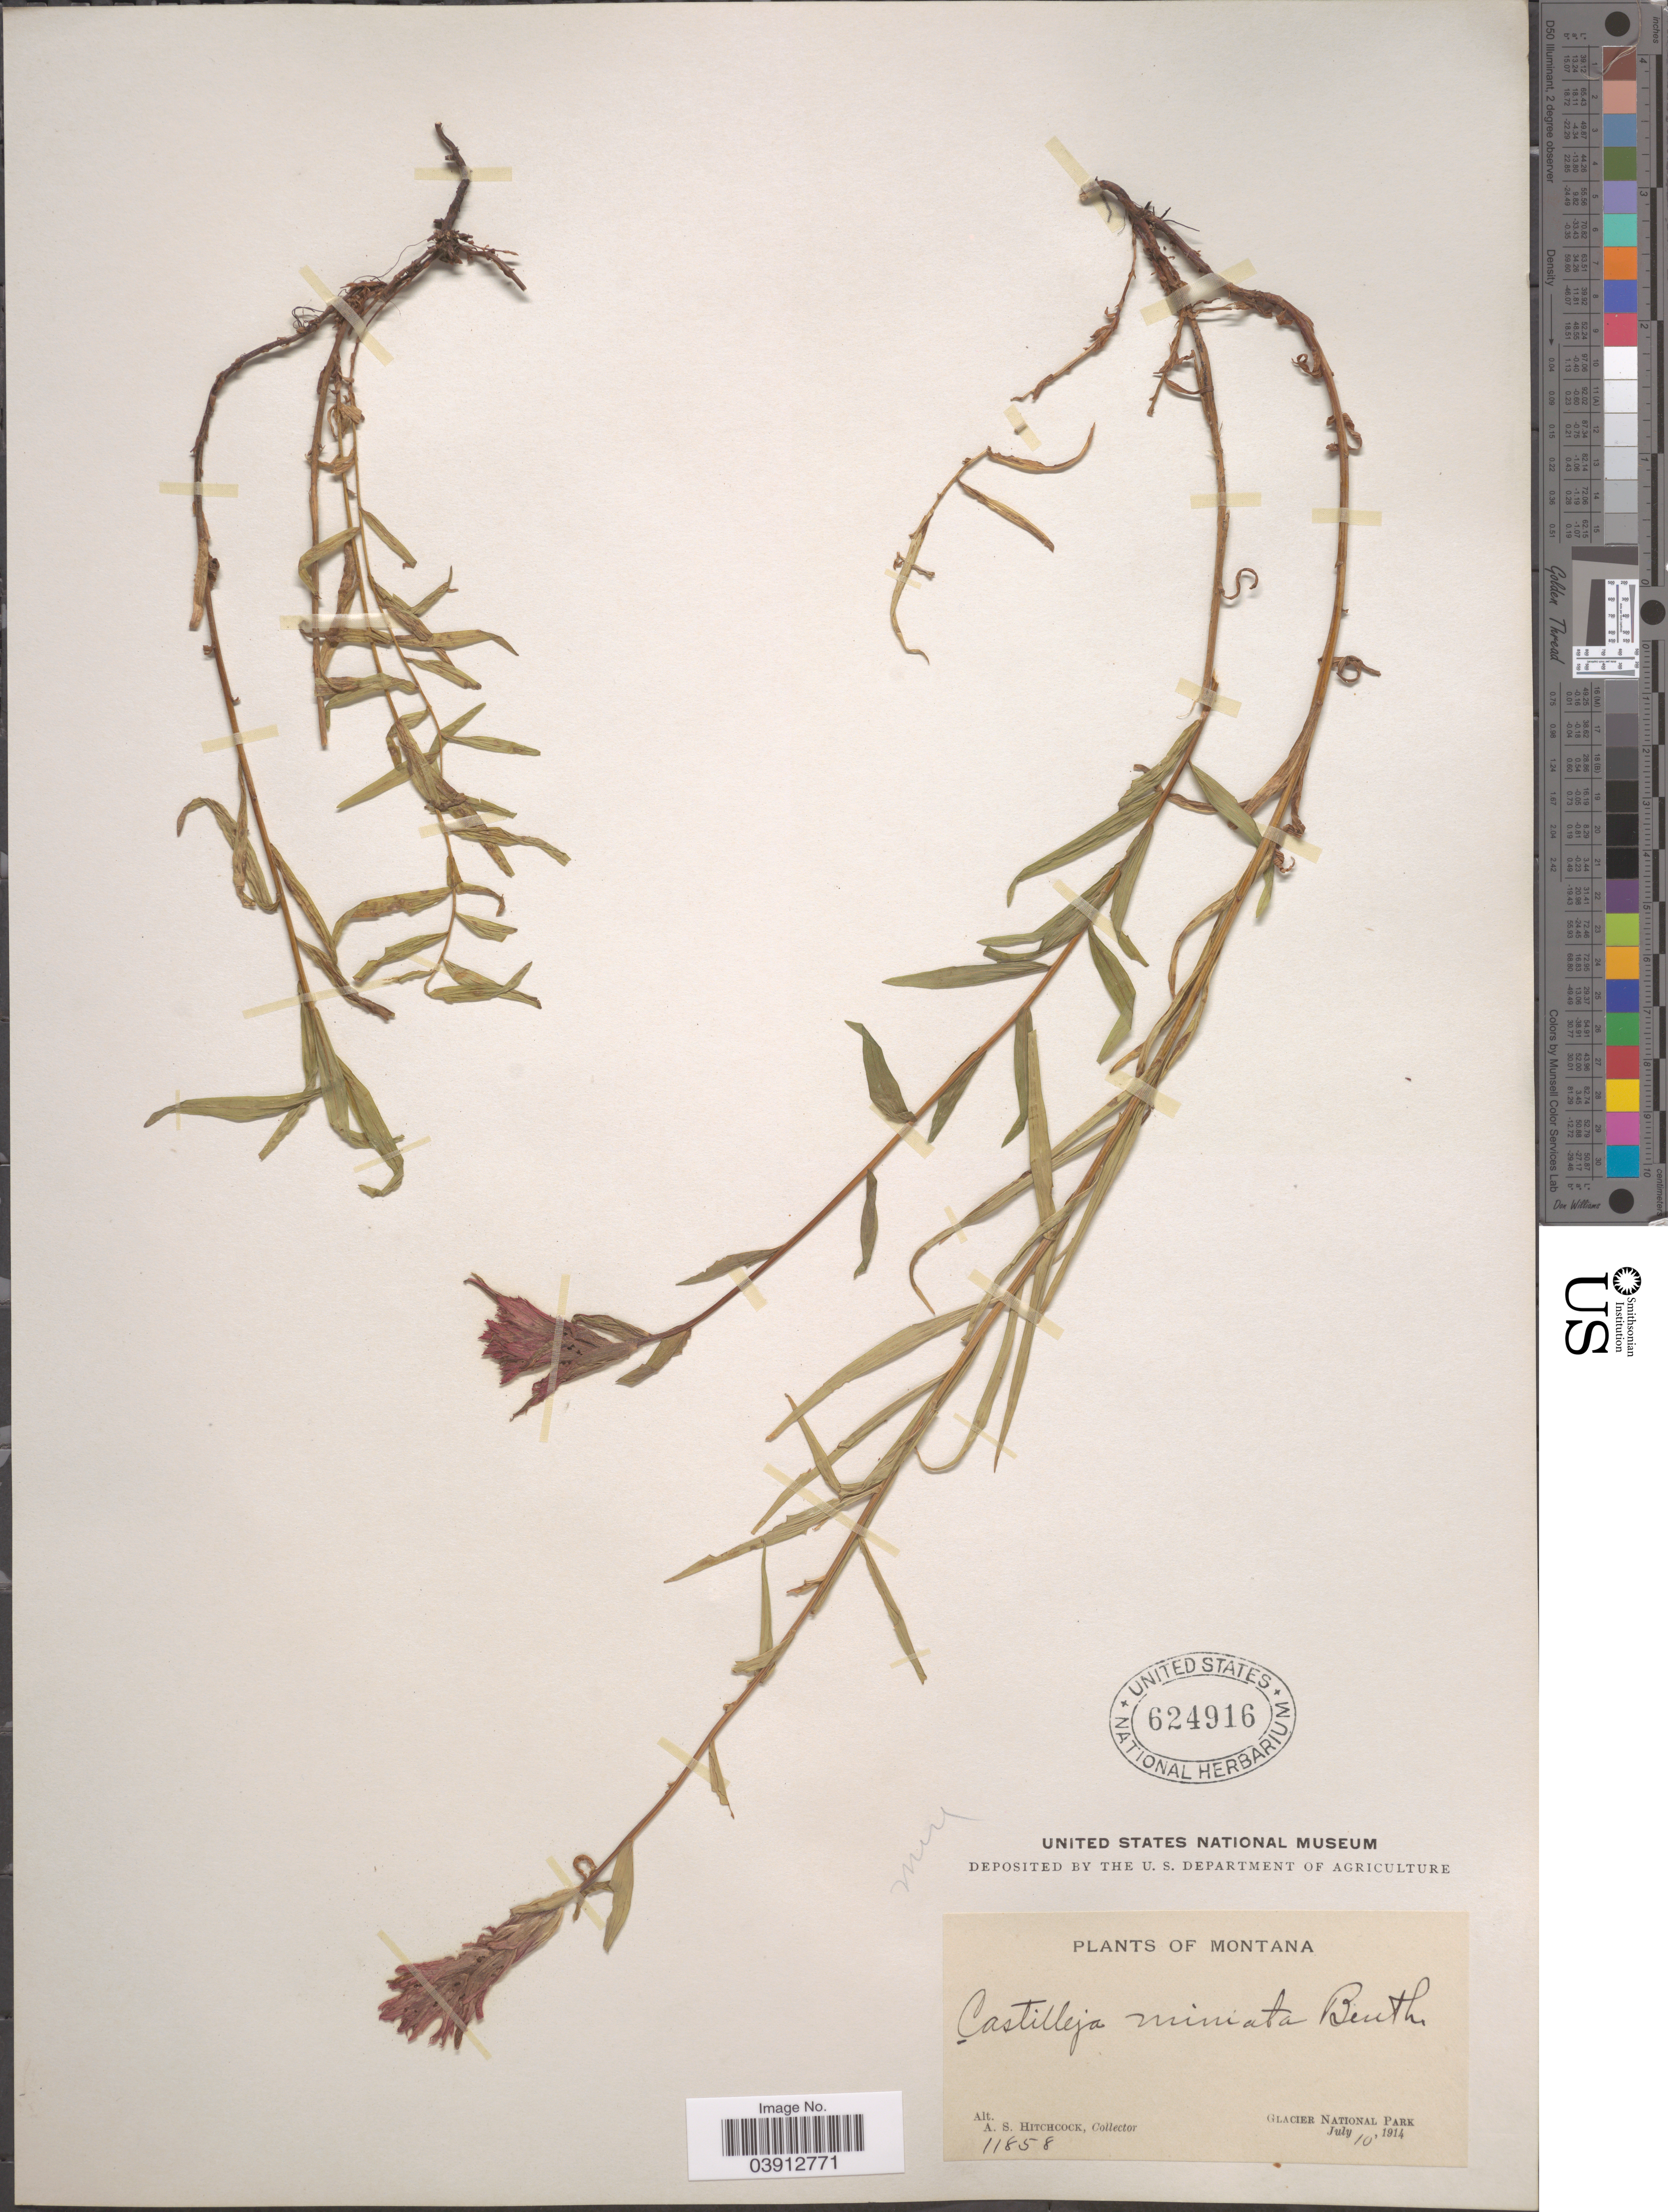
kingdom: Plantae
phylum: Tracheophyta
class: Magnoliopsida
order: Lamiales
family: Orobanchaceae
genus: Castilleja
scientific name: Castilleja miniata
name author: Douglas ex Hook.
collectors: A. S. Hitchcock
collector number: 11858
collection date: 1914-07-10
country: United States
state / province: Montana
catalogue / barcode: US 624916